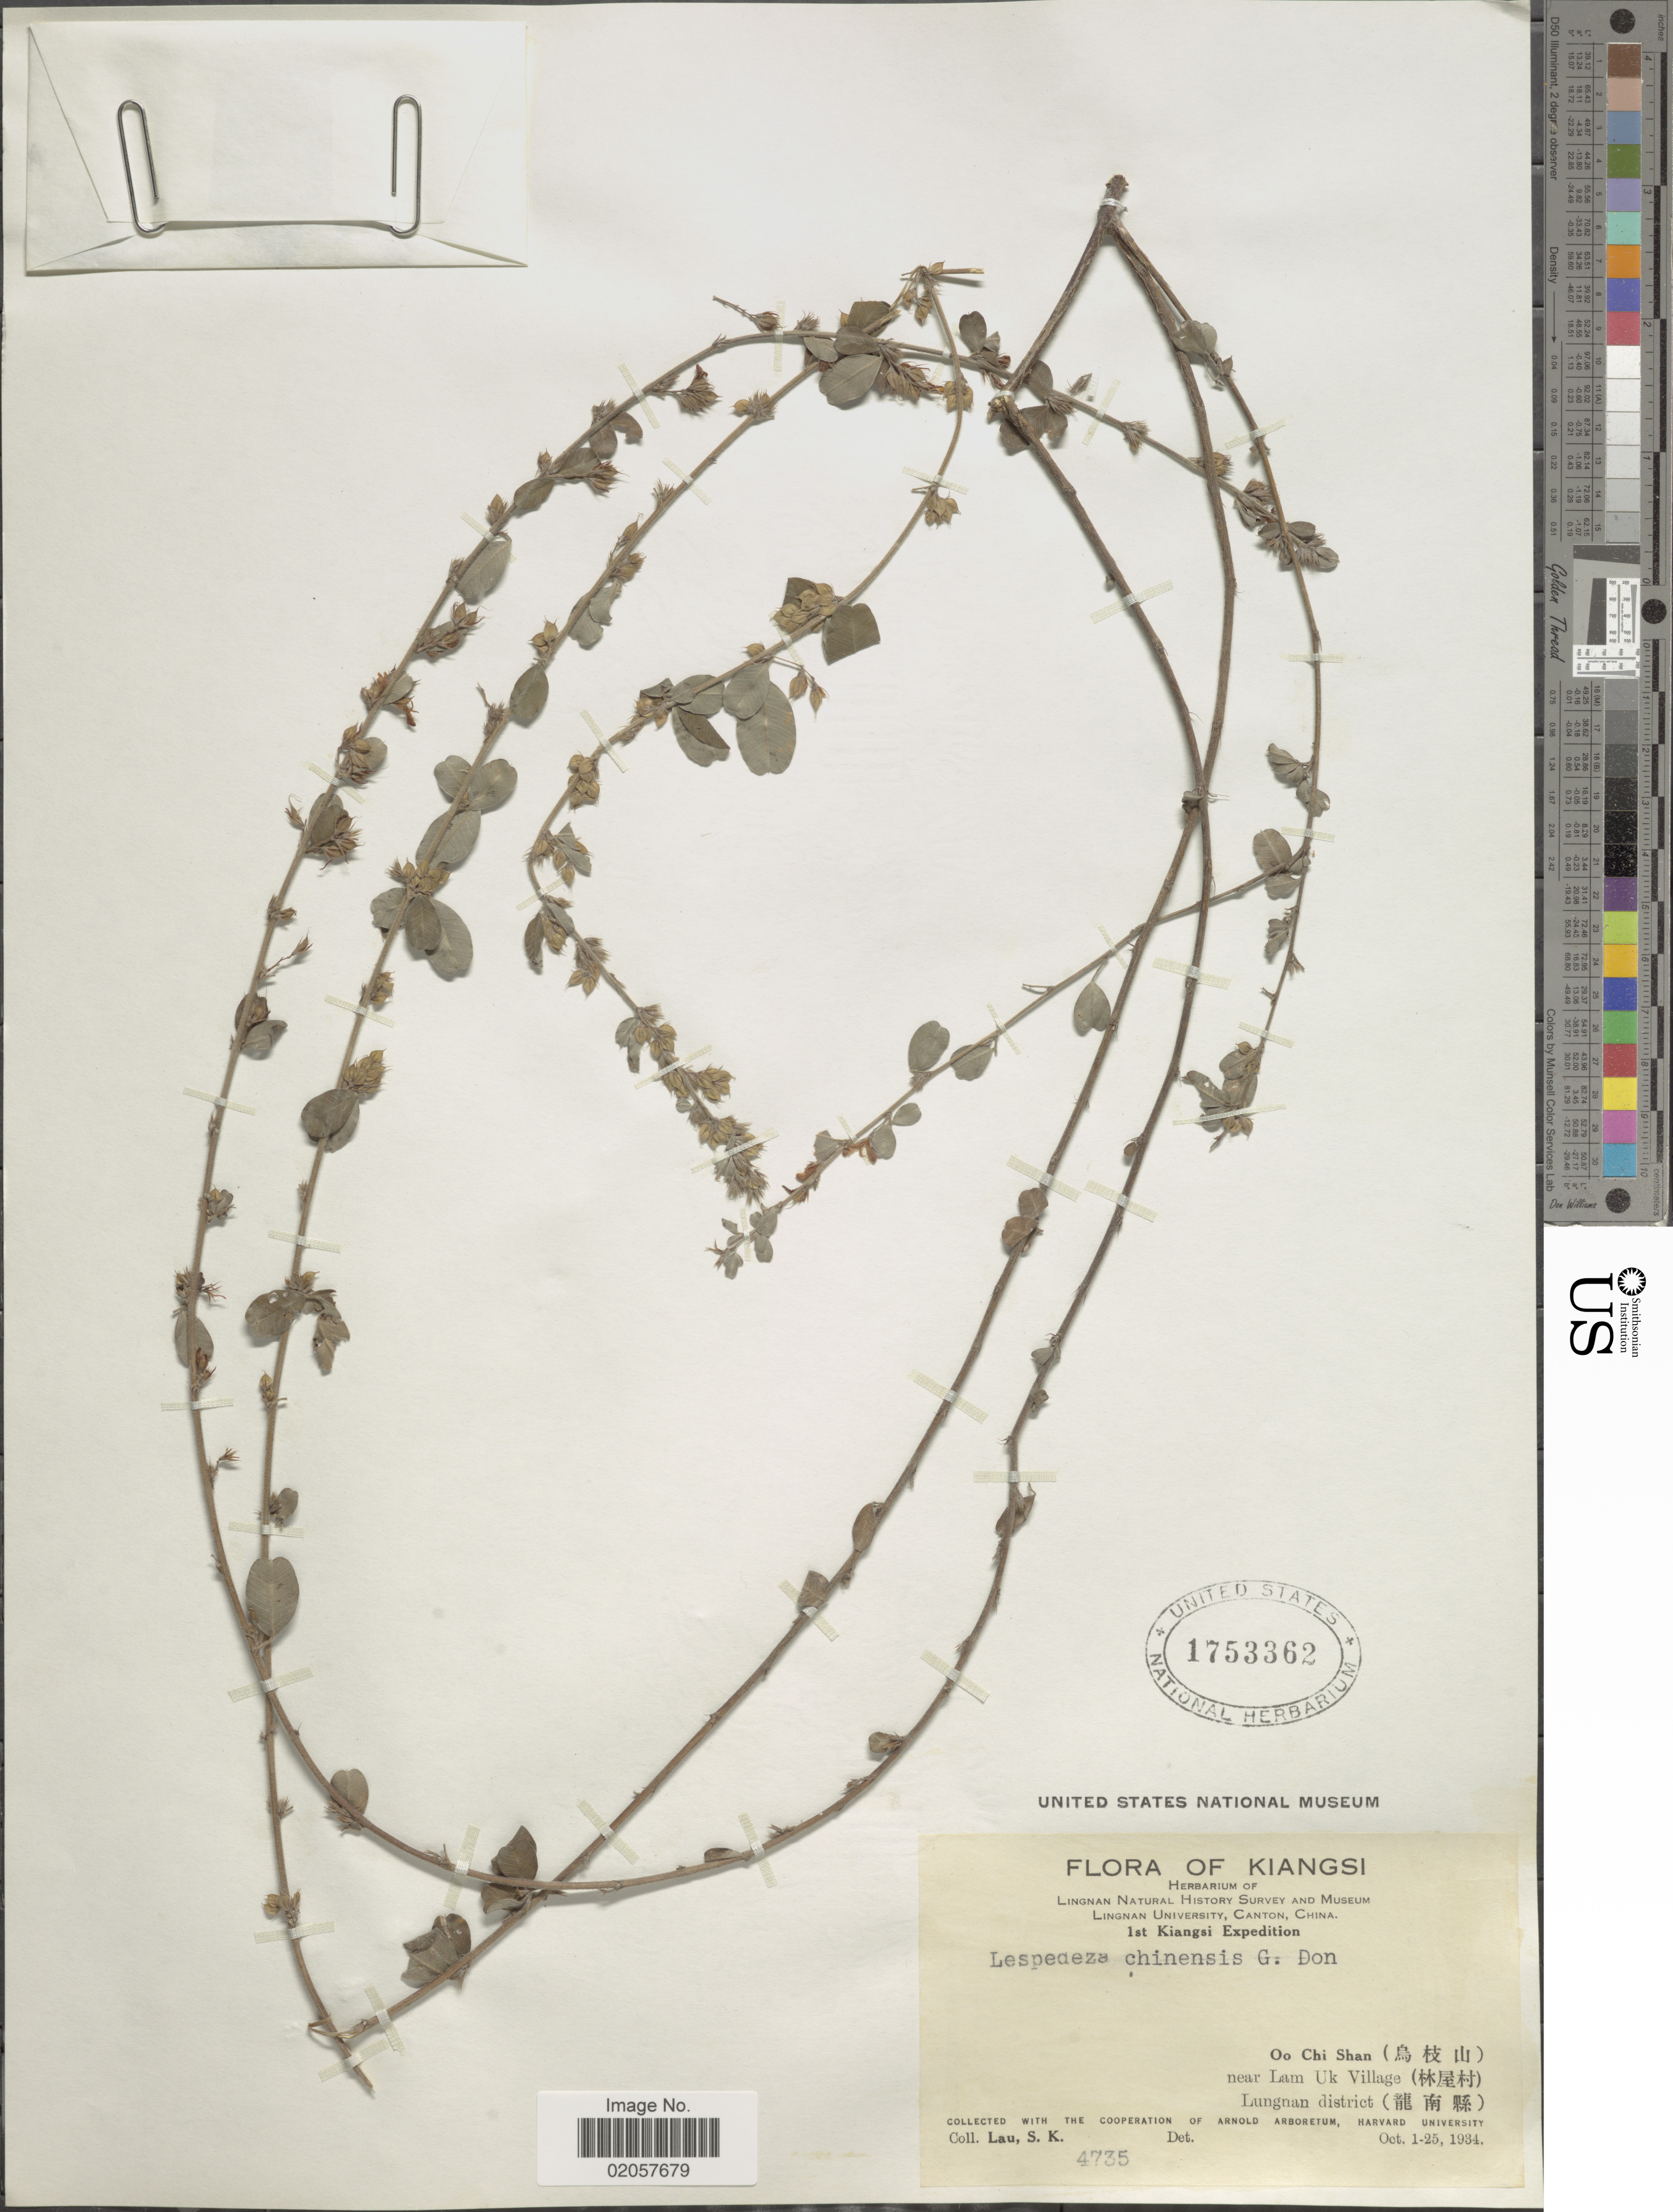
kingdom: Plantae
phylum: Tracheophyta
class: Magnoliopsida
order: Fabales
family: Fabaceae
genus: Lespedeza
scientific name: Lespedeza chinensis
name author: G. Don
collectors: S. K. Lau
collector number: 4735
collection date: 1934-10-01/1934-10-25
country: China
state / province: Jiangxi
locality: Oo Chi Shan, near Lam UK Village, Lungnan district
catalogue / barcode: US 1753362